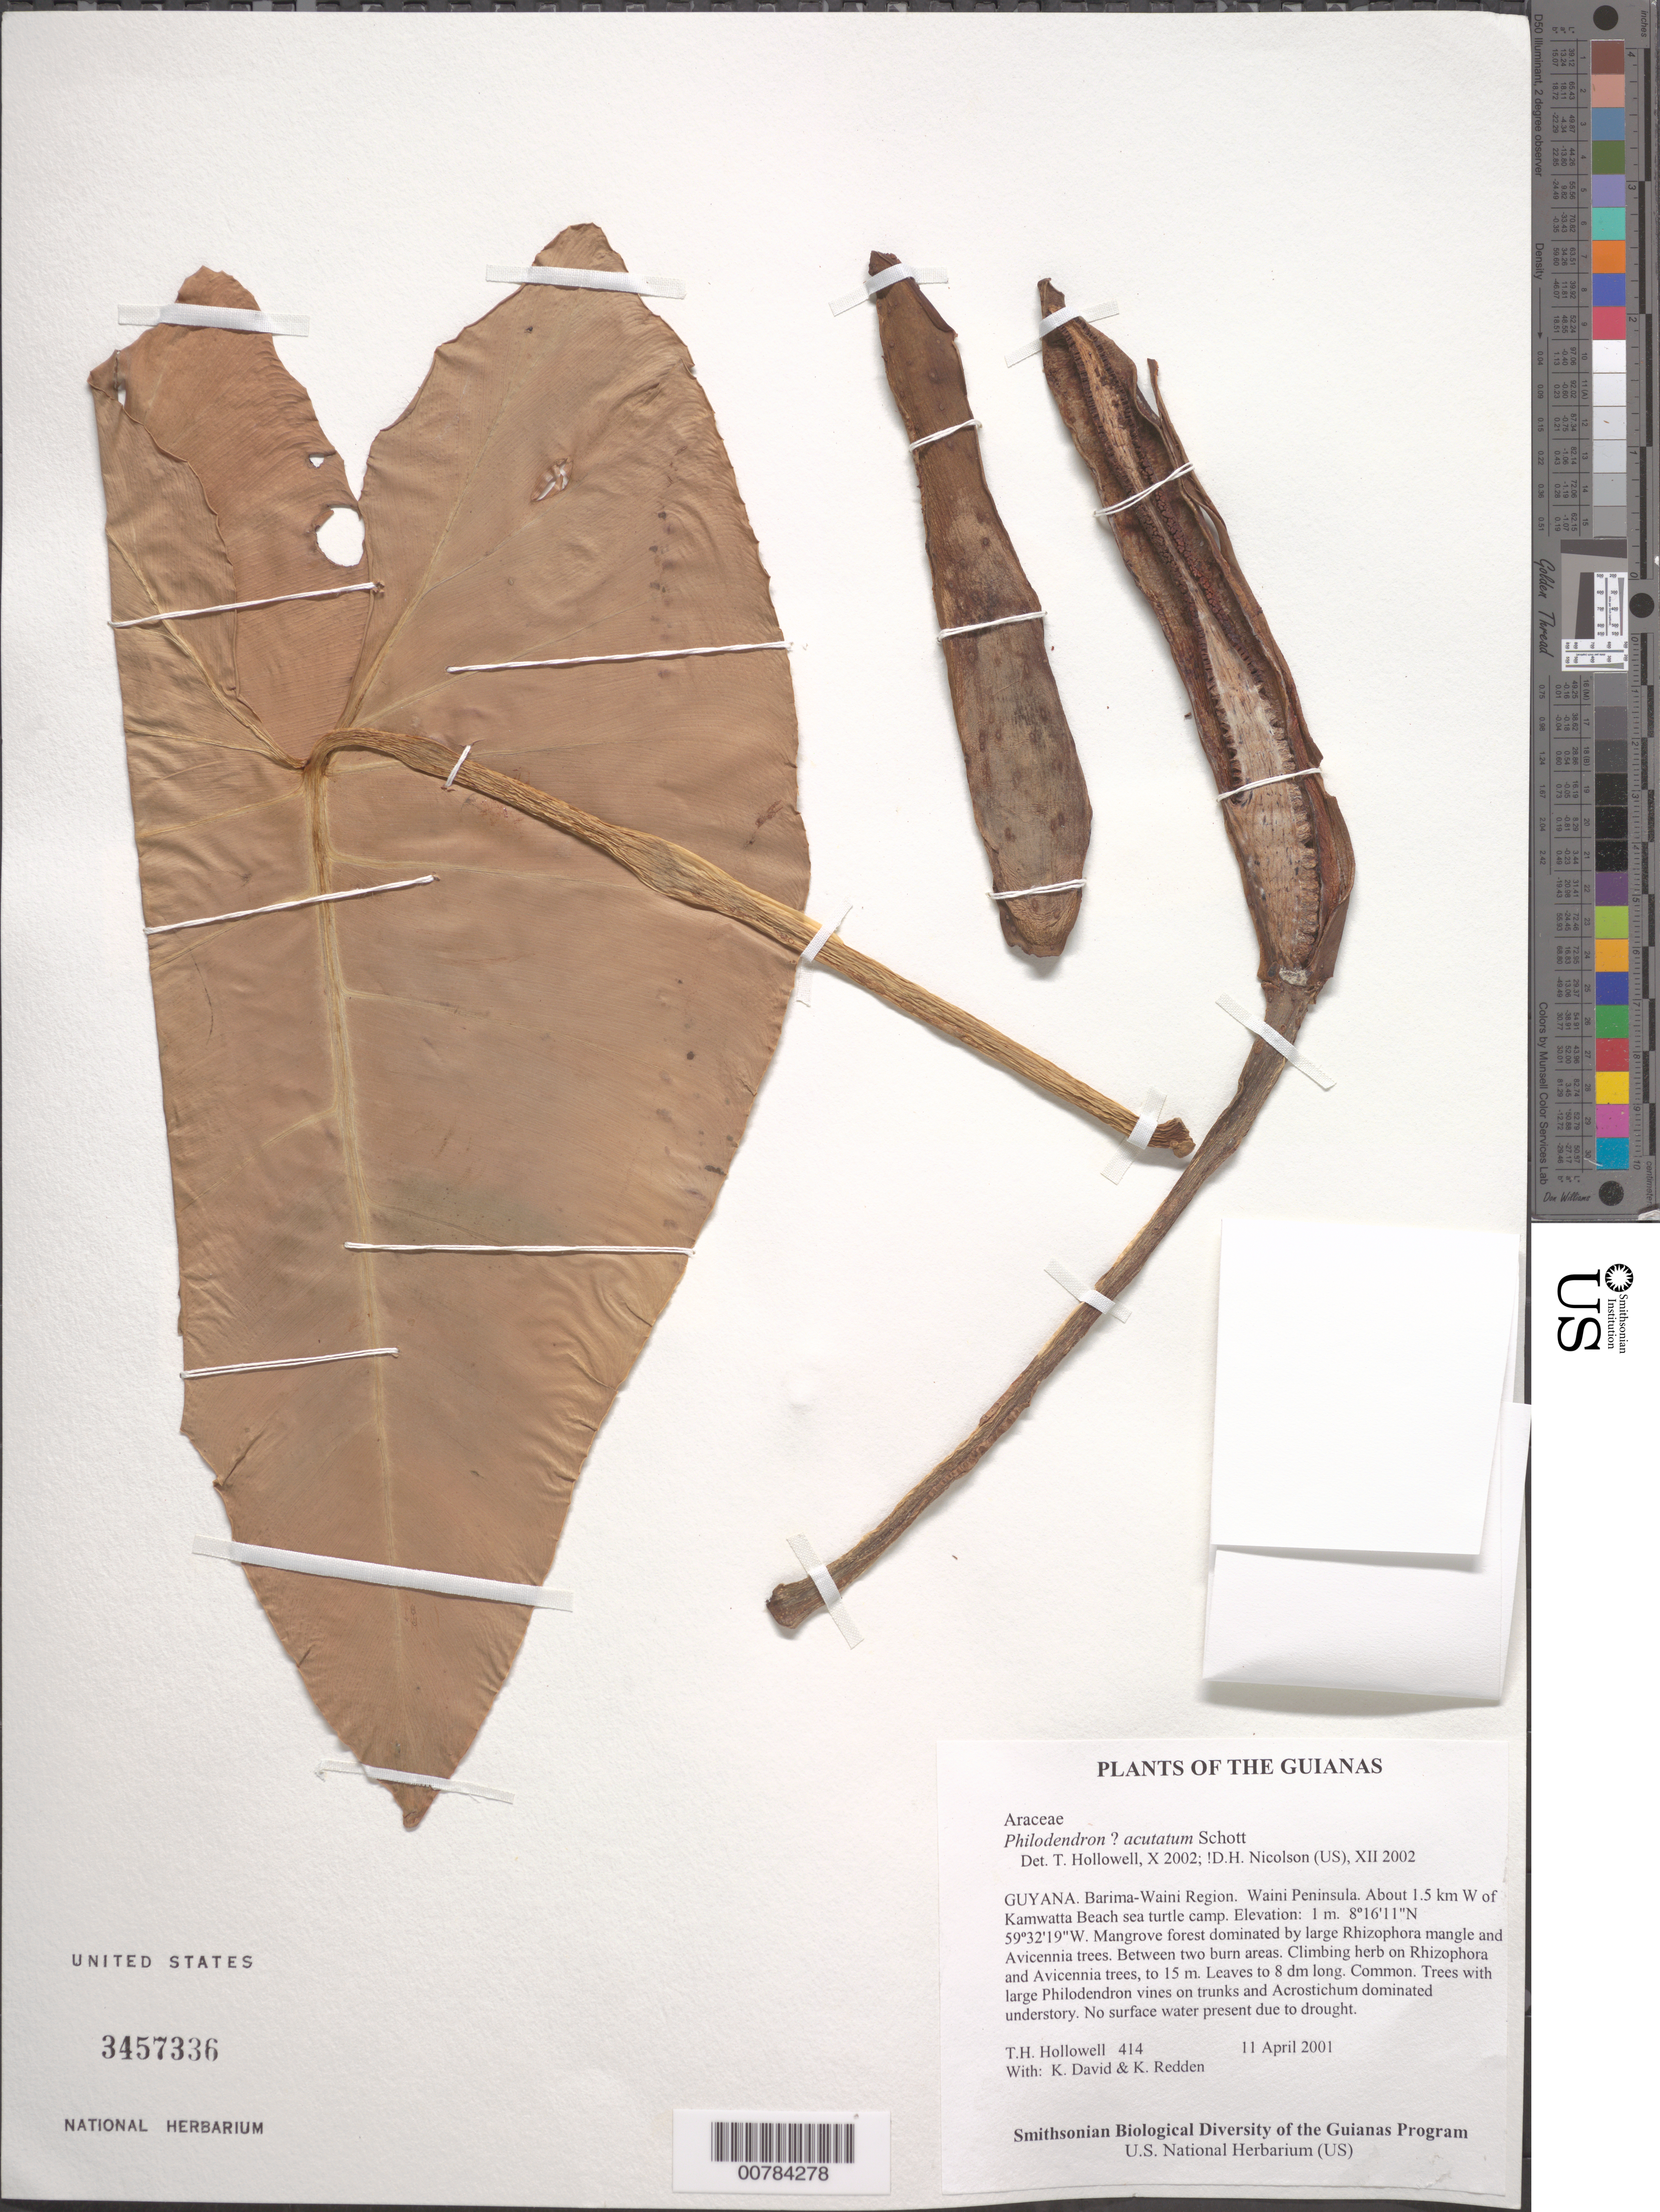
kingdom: Plantae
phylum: Tracheophyta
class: Liliopsida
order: Alismatales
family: Araceae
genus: Philodendron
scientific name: Philodendron acutatum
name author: Schott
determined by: Nicolson, Dan H.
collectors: T. Hollowell, K. David & K. M. Redden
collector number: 414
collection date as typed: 11 April 2001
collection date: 2001-04-11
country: Guyana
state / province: Barima-Waini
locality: Waini Peninsula. About 1.5 km W of Kamwatta Beach sea turtle camp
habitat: Mangrove forest dominated by large Rhizophora mangle and Avicennia trees. Between two burn areas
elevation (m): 1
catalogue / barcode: US 3457336